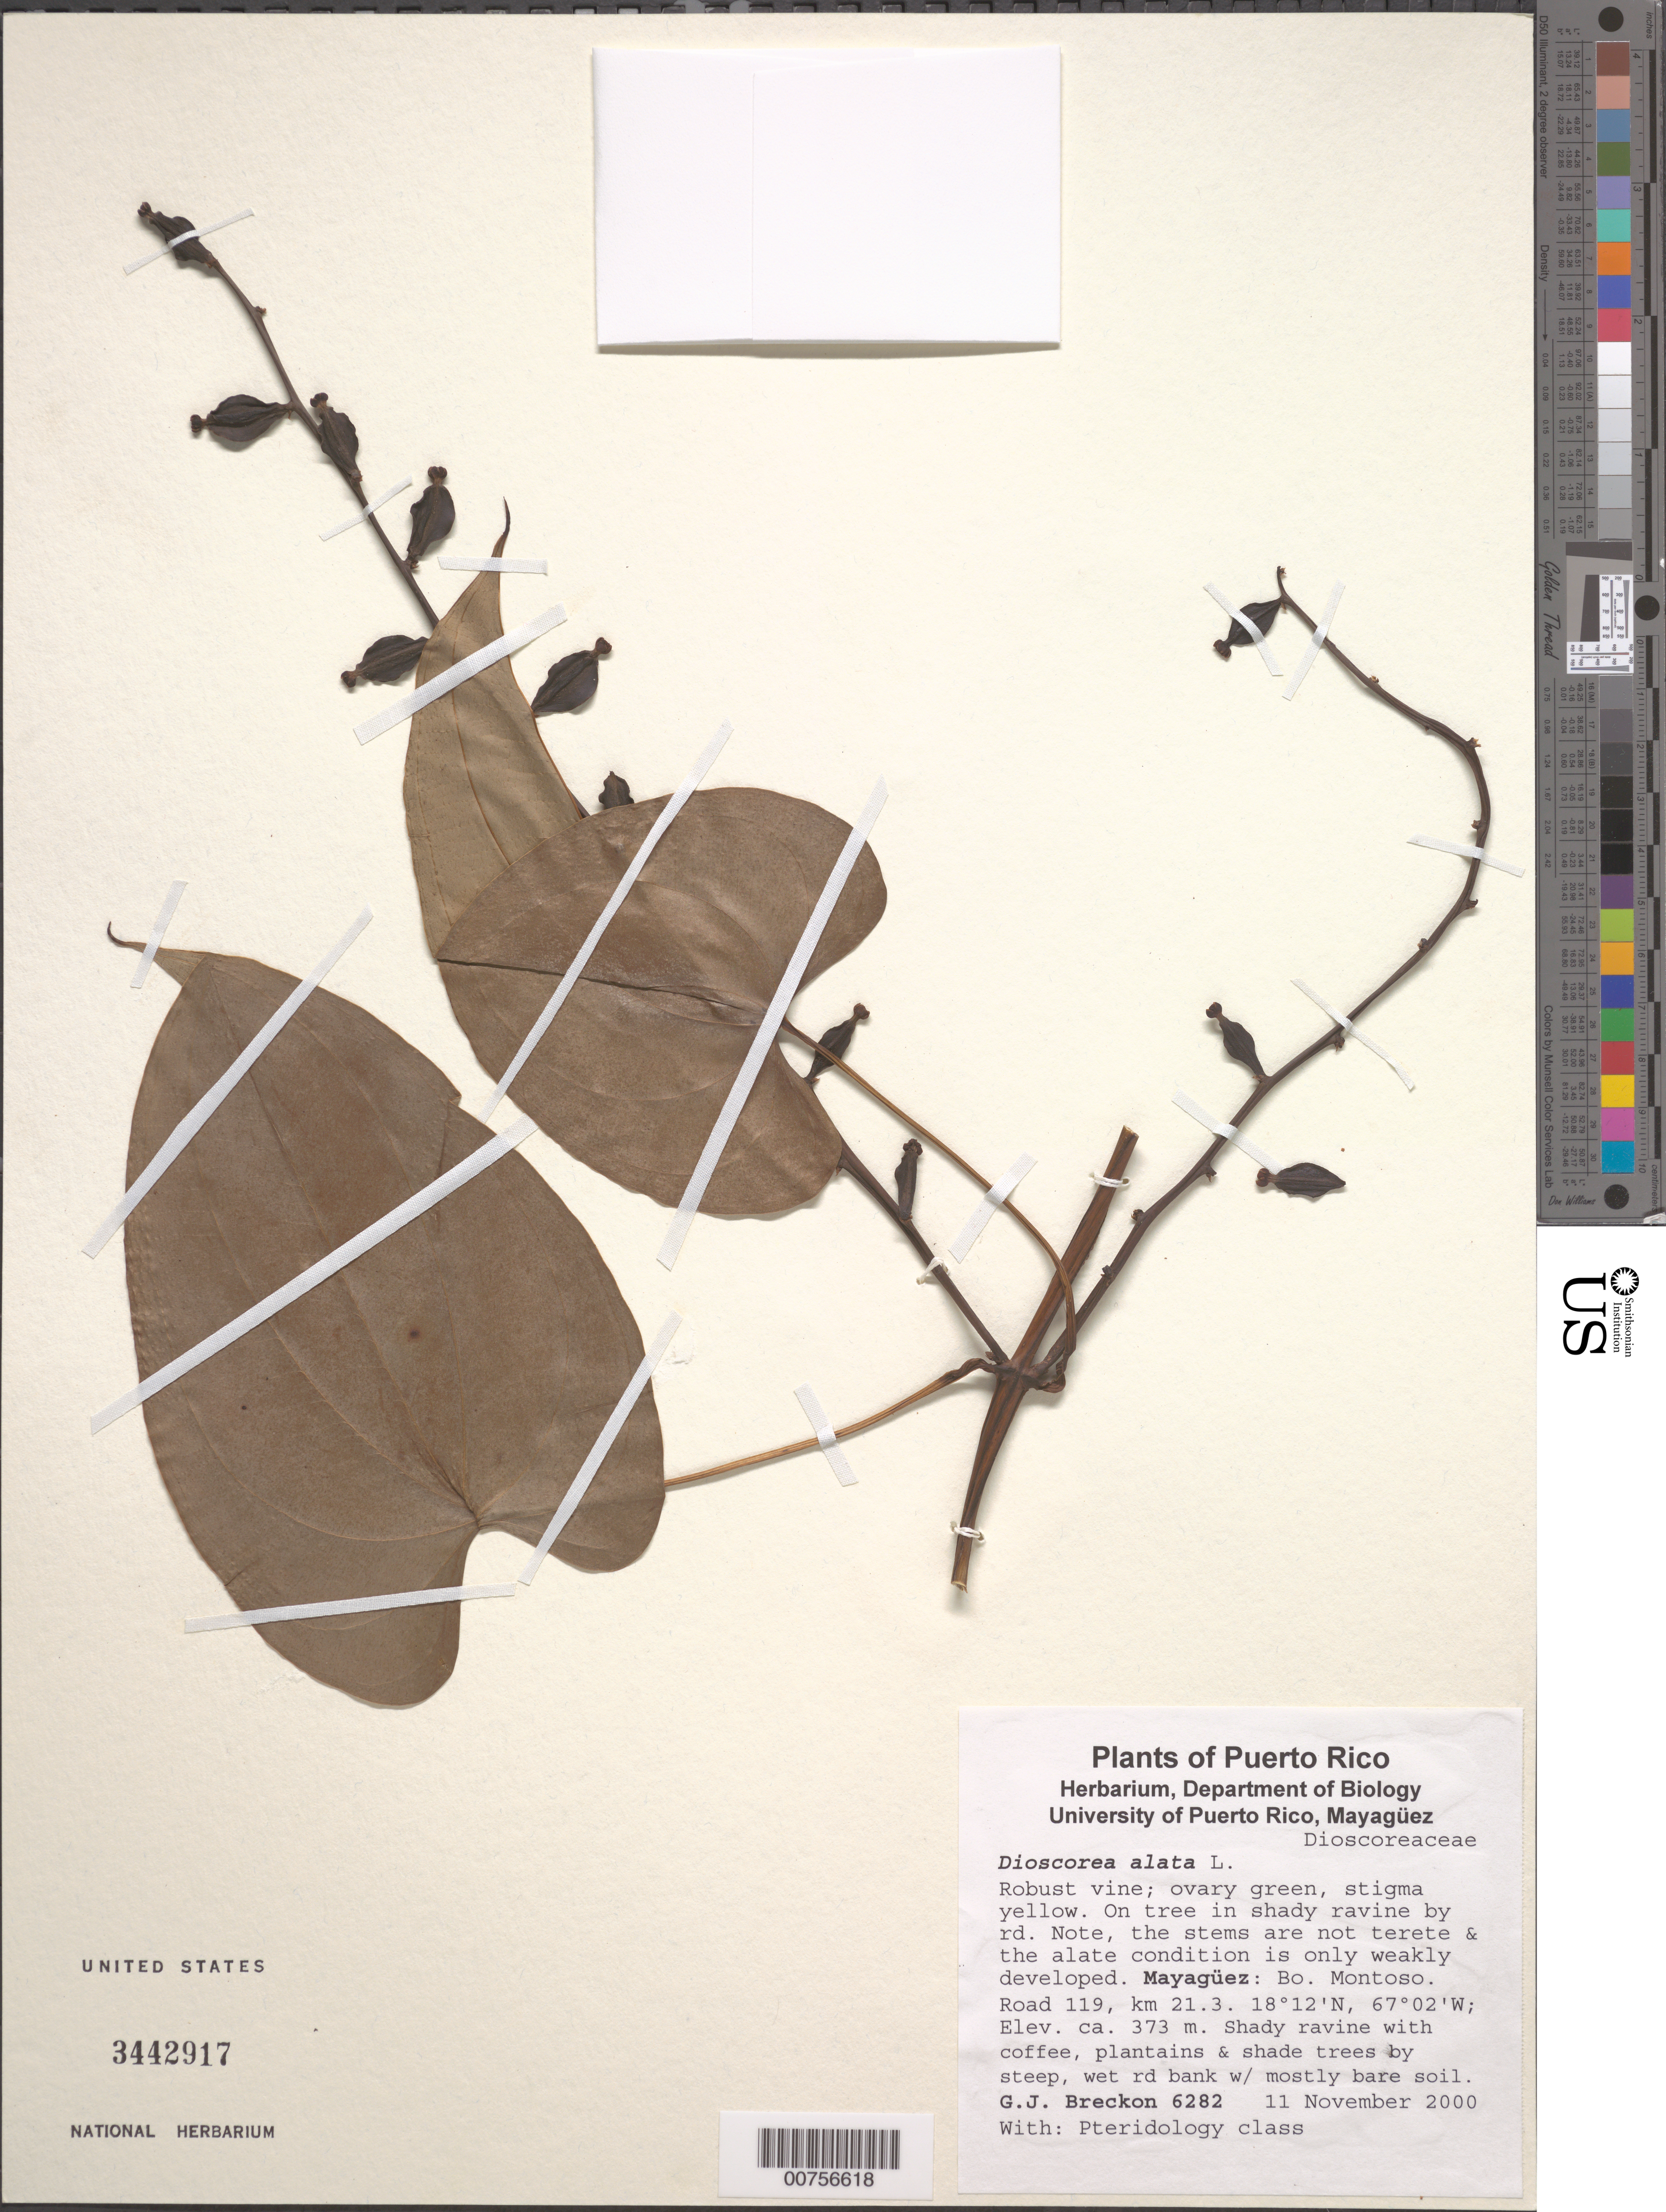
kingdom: Plantae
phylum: Tracheophyta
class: Liliopsida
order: Dioscoreales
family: Dioscoreaceae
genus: Dioscorea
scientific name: Dioscorea alata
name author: L.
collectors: G. J. Breckon & Pteridology class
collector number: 6282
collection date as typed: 11 Nov 2000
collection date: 2000-11-11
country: Puerto Rico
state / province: Mayagüez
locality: Mayagüez: Bo. Montoso. Road 119, km 21.3.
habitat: Shady ravine with coffee, plantains and shade trees by steep, wet road bank with mostly bare soil.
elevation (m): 373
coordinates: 18.2, -67.03333333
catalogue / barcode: US 3442917